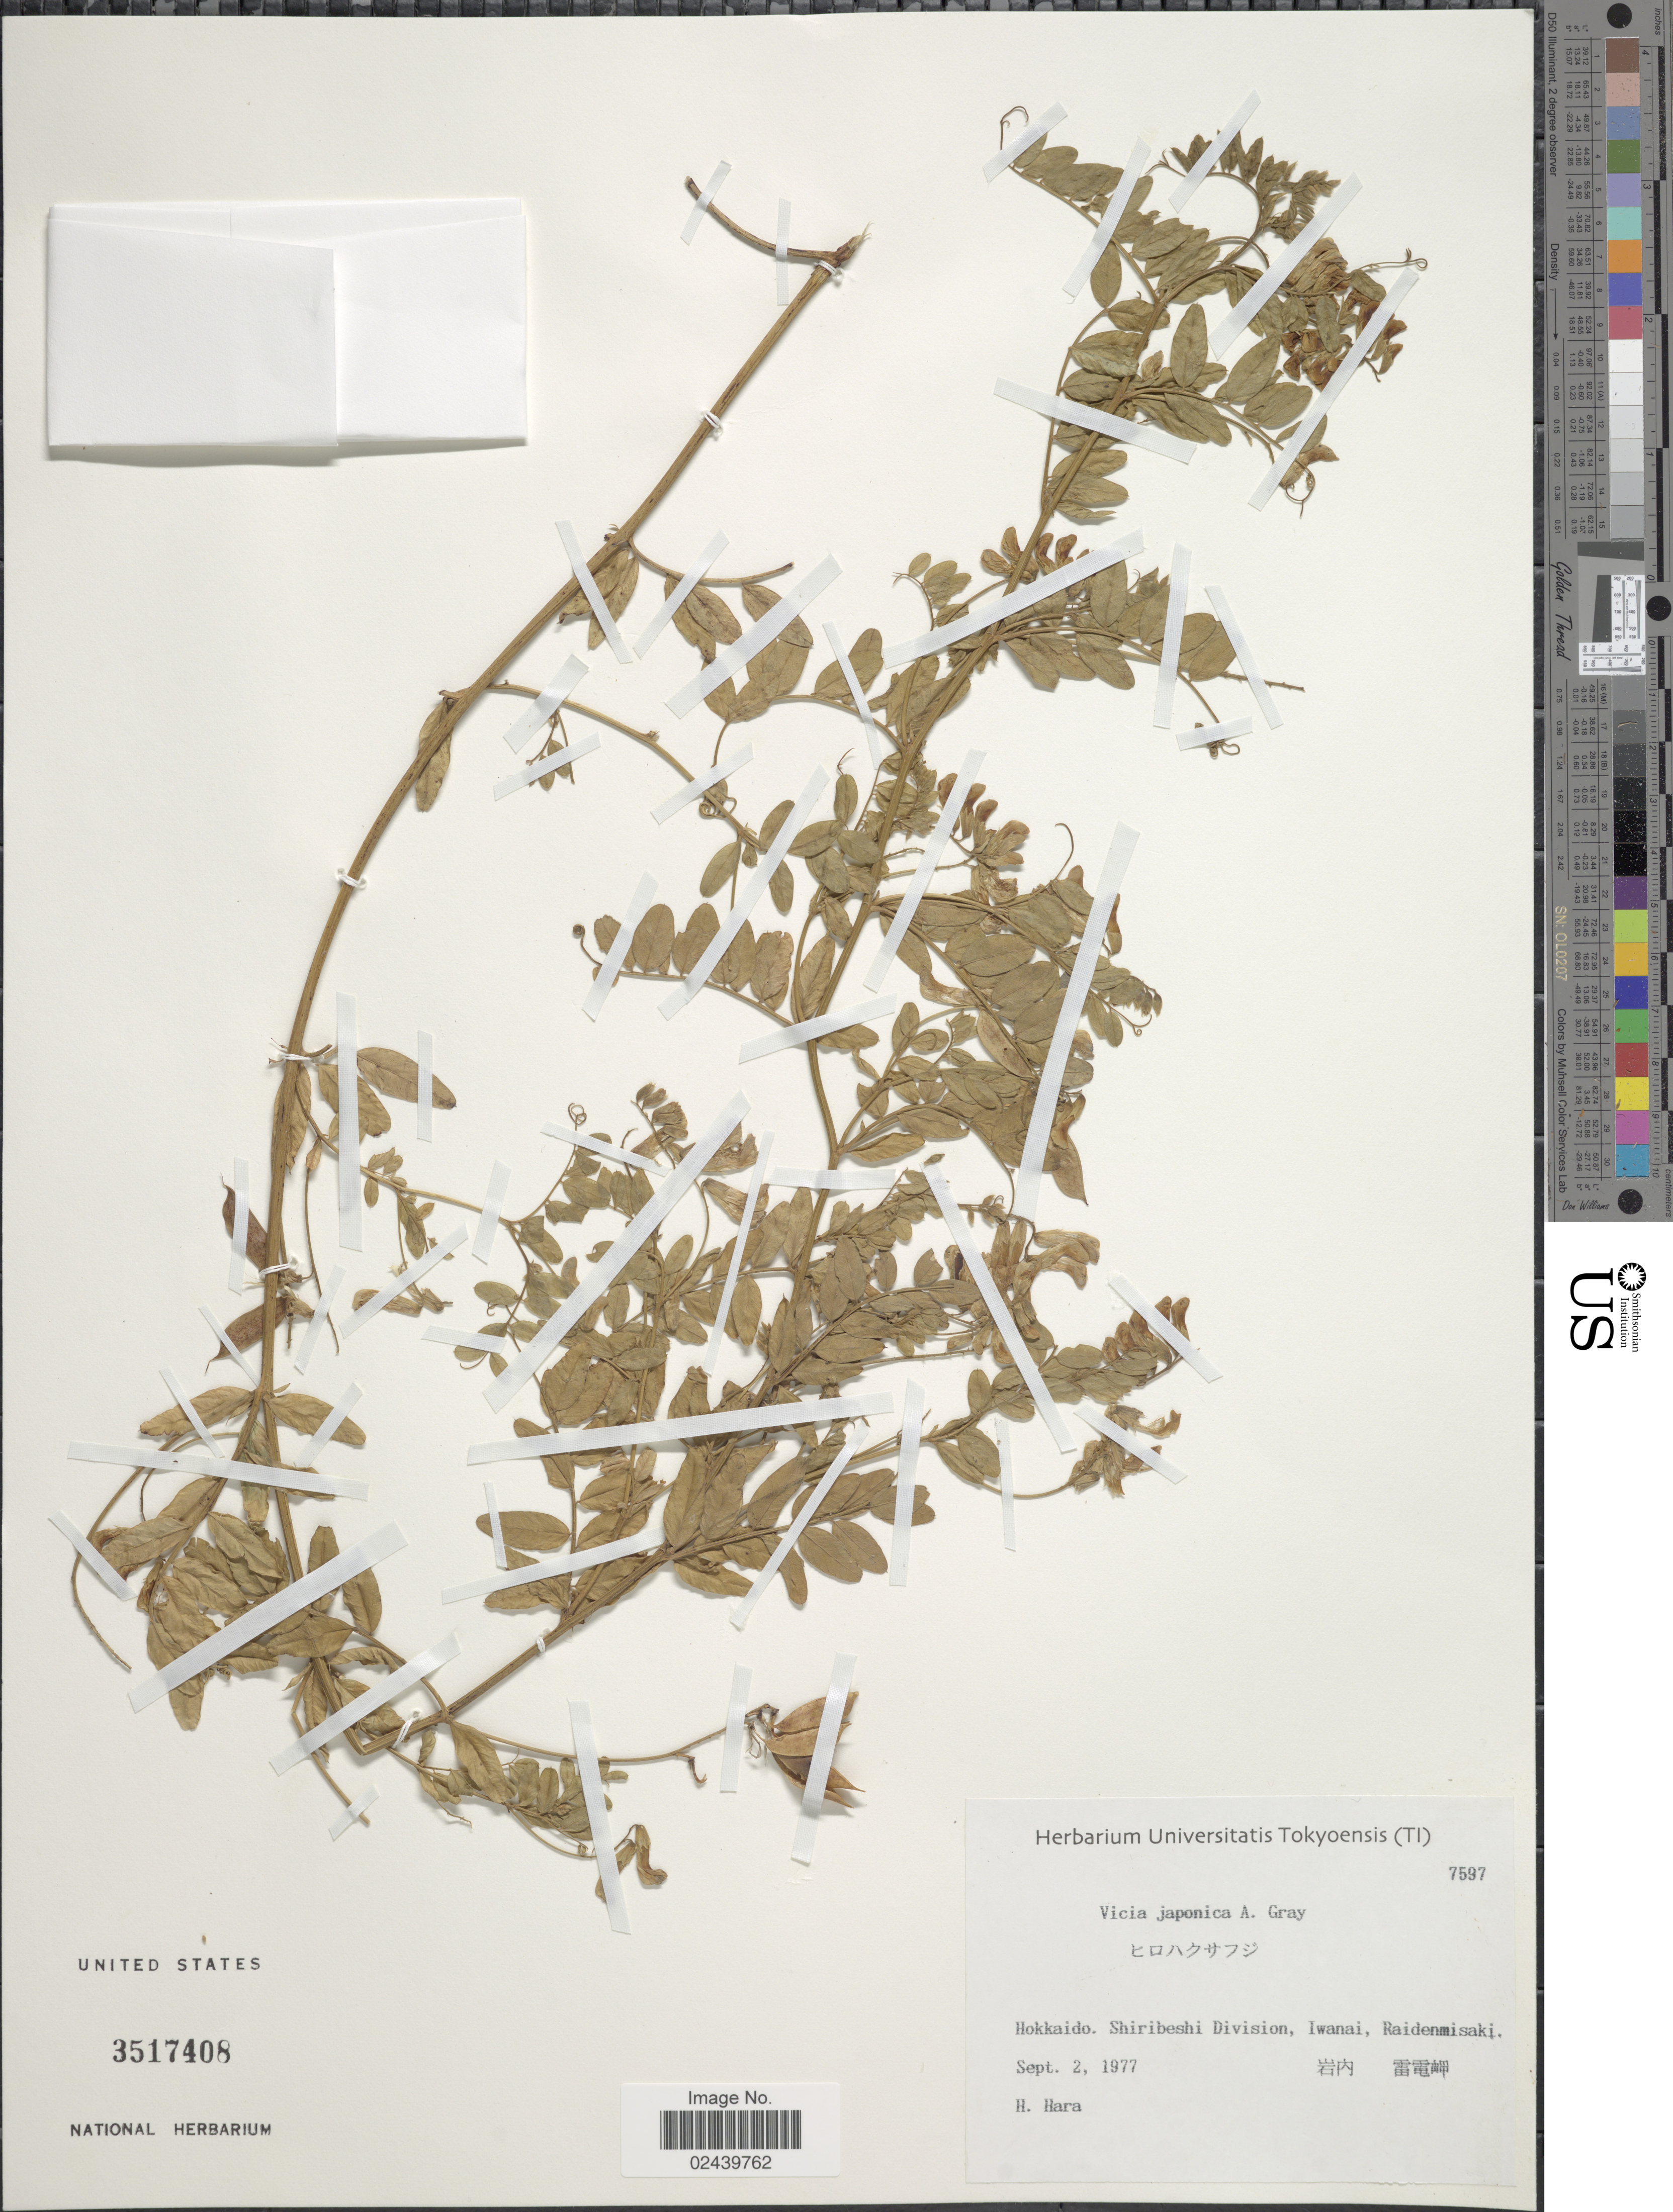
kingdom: Plantae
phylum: Tracheophyta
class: Magnoliopsida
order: Fabales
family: Fabaceae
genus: Vicia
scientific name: Vicia japonica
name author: A. Gray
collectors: H. Hara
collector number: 7597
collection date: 1977-09-02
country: Japan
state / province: Hokkaidō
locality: Shiribeshi Division, Iwanai, Raidenmisaki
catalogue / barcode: US 3517408